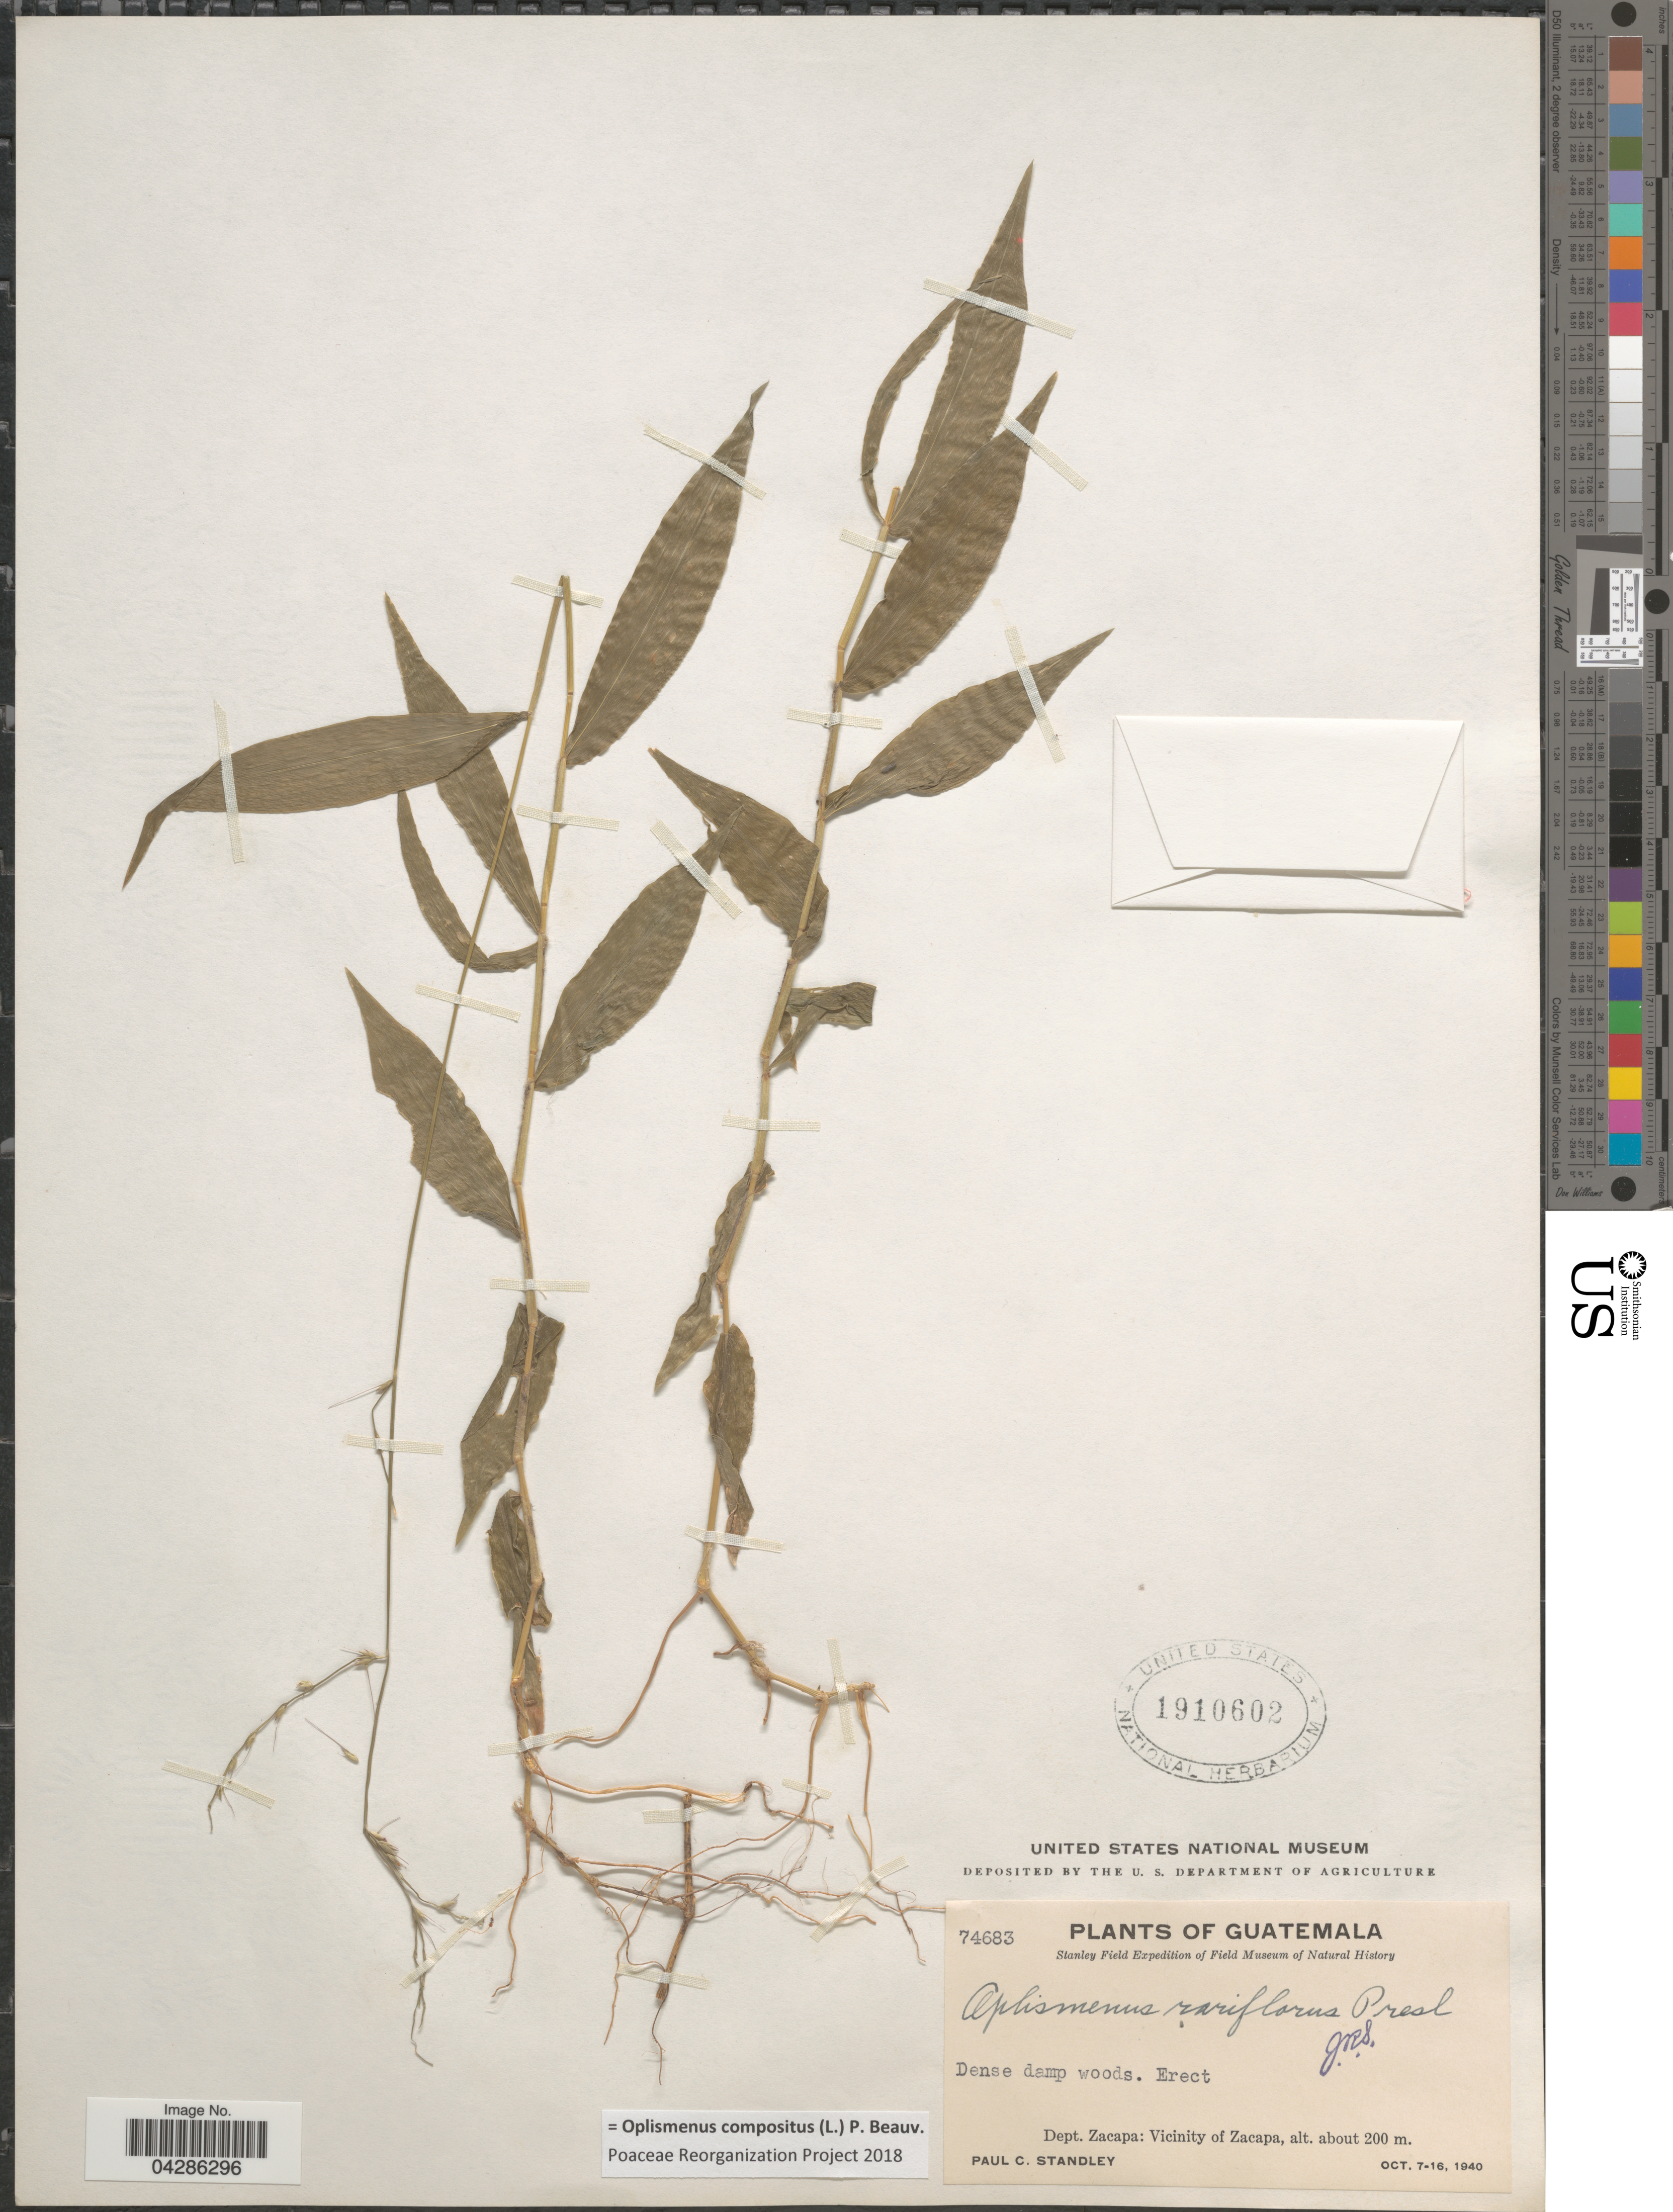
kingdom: Plantae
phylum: Tracheophyta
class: Liliopsida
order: Poales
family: Poaceae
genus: Oplismenus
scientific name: Oplismenus compositus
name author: (L.) P. Beauv.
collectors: P. C. Standley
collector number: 74683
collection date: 1940-10-07/1940-10-16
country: Guatemala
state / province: Zacapa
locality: Stanley Field Expedition of Field Museum of Natural History. Dense damp woods. Dept. Zacapa: Vicinity of Zacapa.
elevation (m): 200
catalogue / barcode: US 1910602